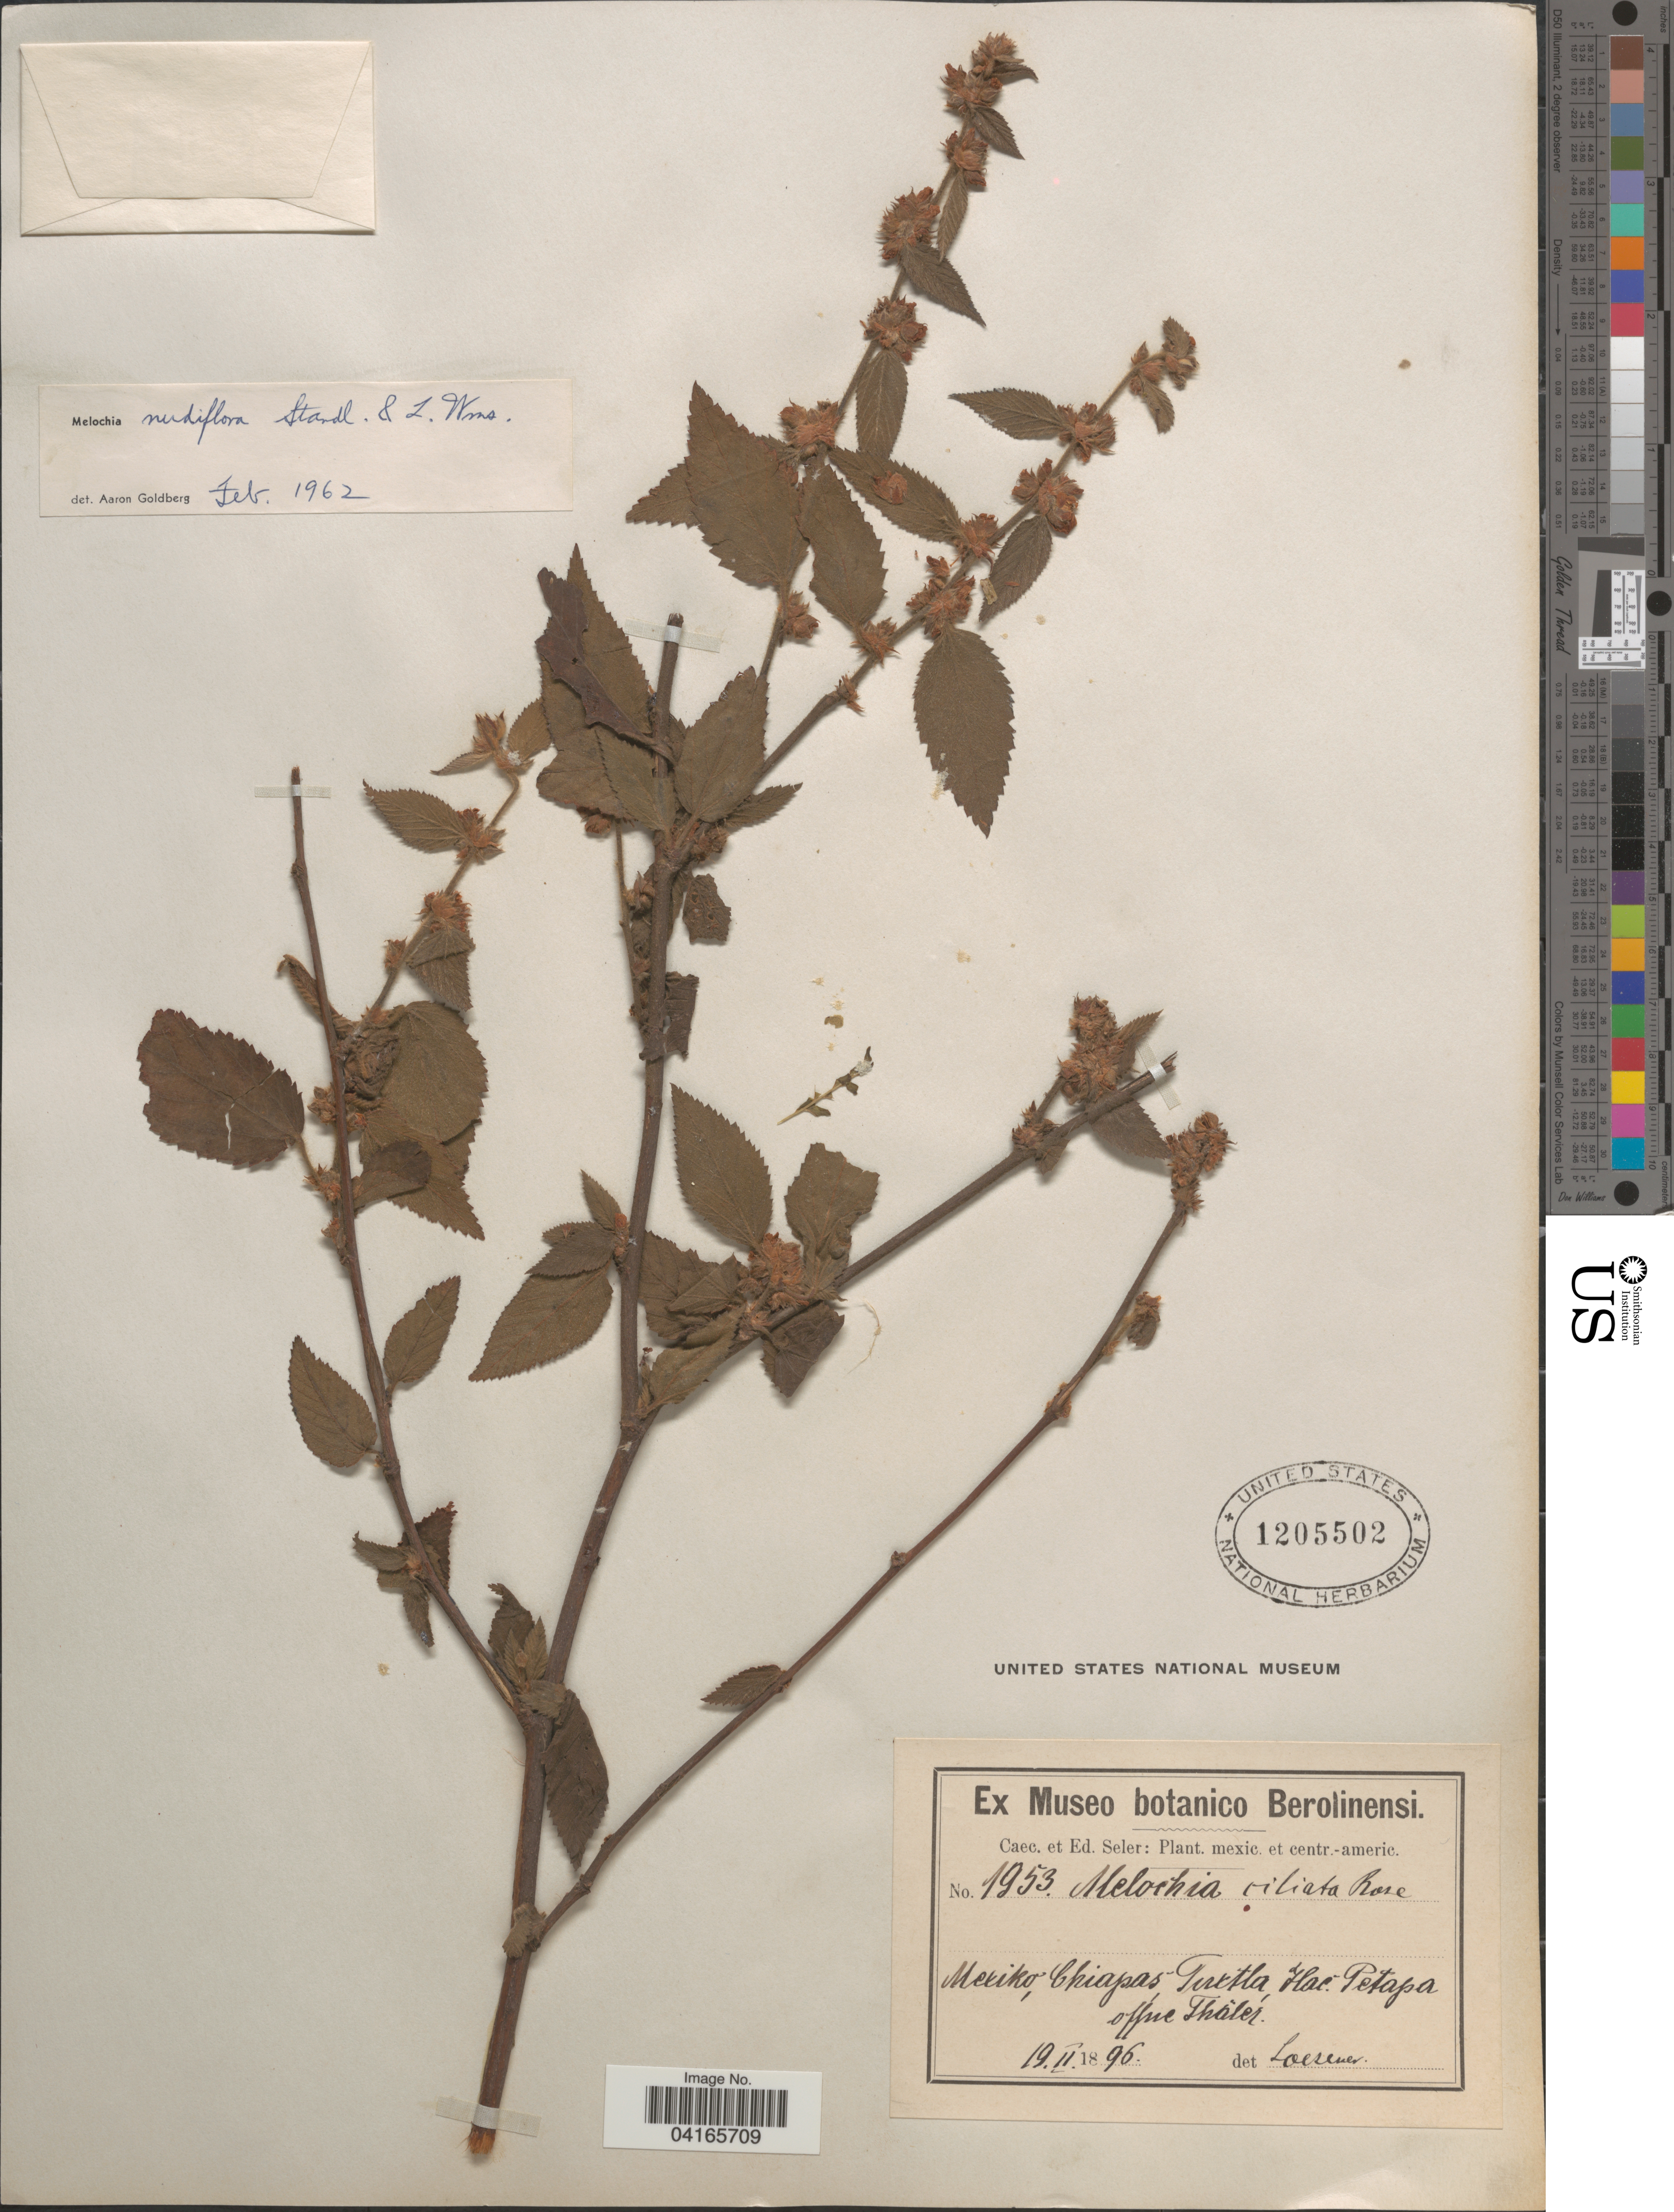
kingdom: Plantae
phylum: Tracheophyta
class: Magnoliopsida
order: Malvales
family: Malvaceae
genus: Melochia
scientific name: Melochia nudiflora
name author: Standl. & L.O. Williams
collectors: ex Mus. Bot. Berolinensi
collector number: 1953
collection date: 1896-02-19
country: Mexico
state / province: Chiapas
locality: Tuxtla Hac. Petapa offue [interpreted] Thalér.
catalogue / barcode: US 1205502